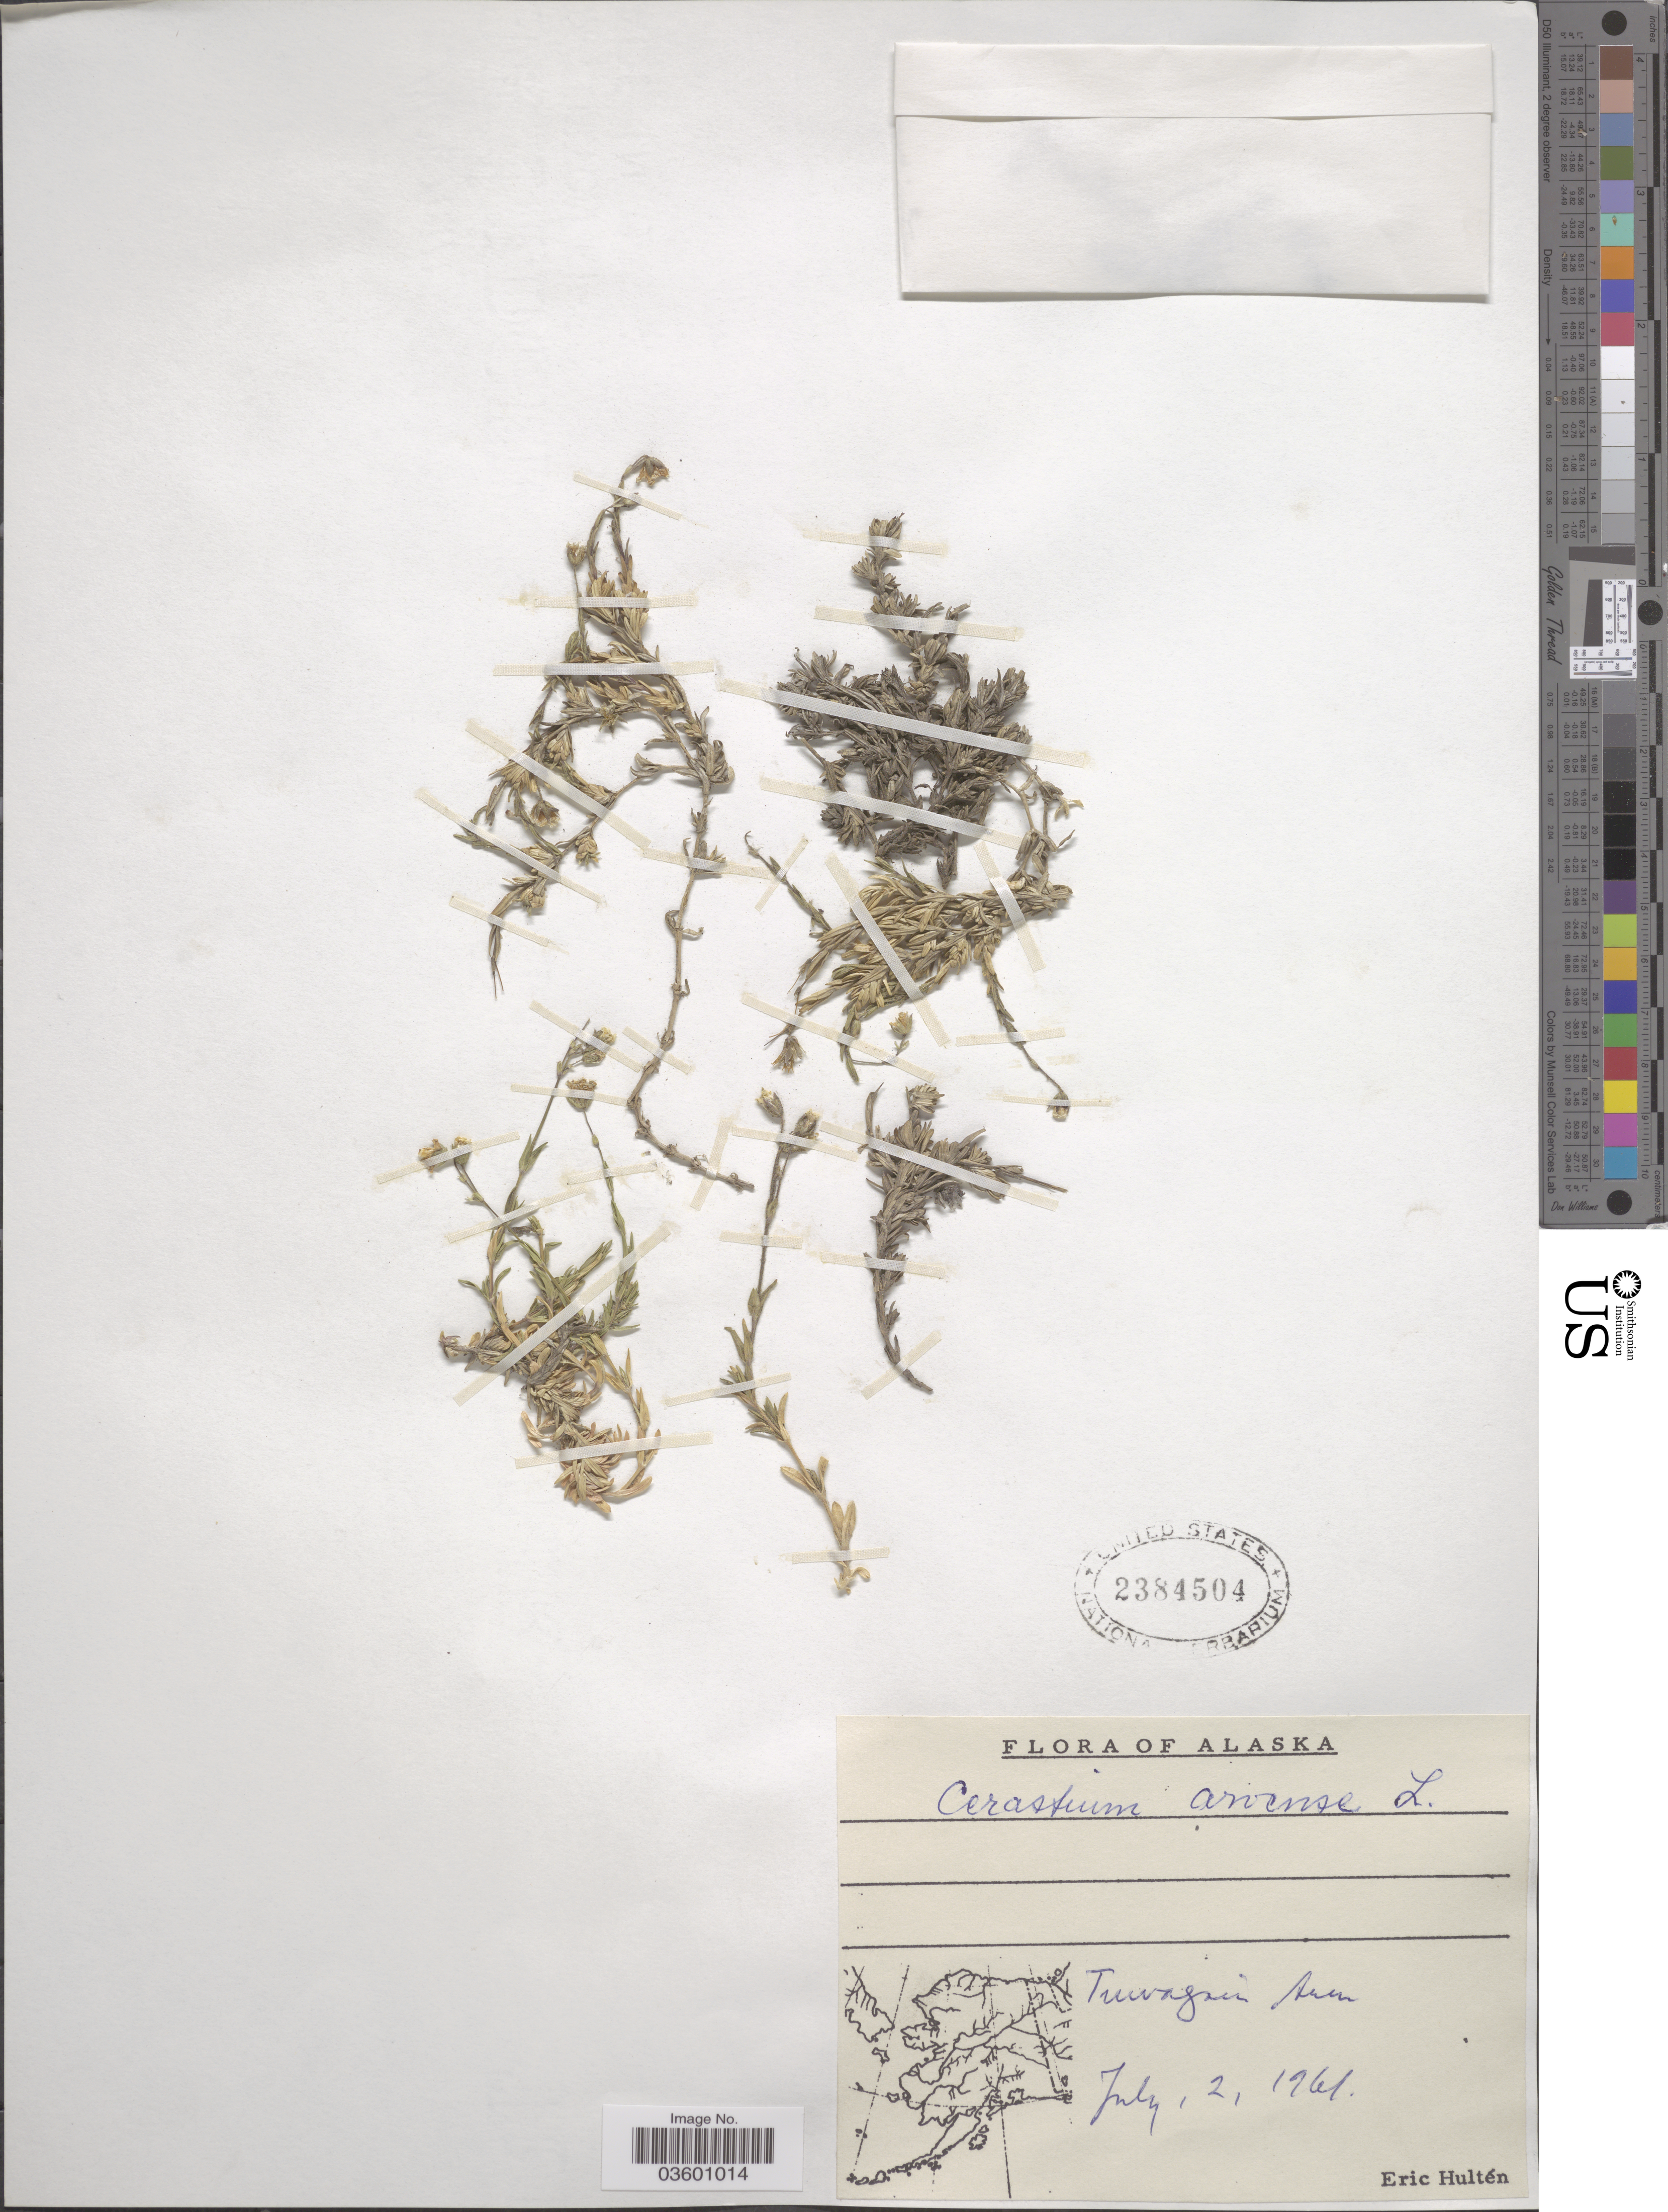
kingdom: Plantae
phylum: Tracheophyta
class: Magnoliopsida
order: Caryophyllales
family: Caryophyllaceae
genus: Cerastium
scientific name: Cerastium arvense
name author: L.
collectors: E. G. Hultén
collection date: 1961-07-02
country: United States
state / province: Alaska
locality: Turnagain Arm.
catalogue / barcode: US 2384504